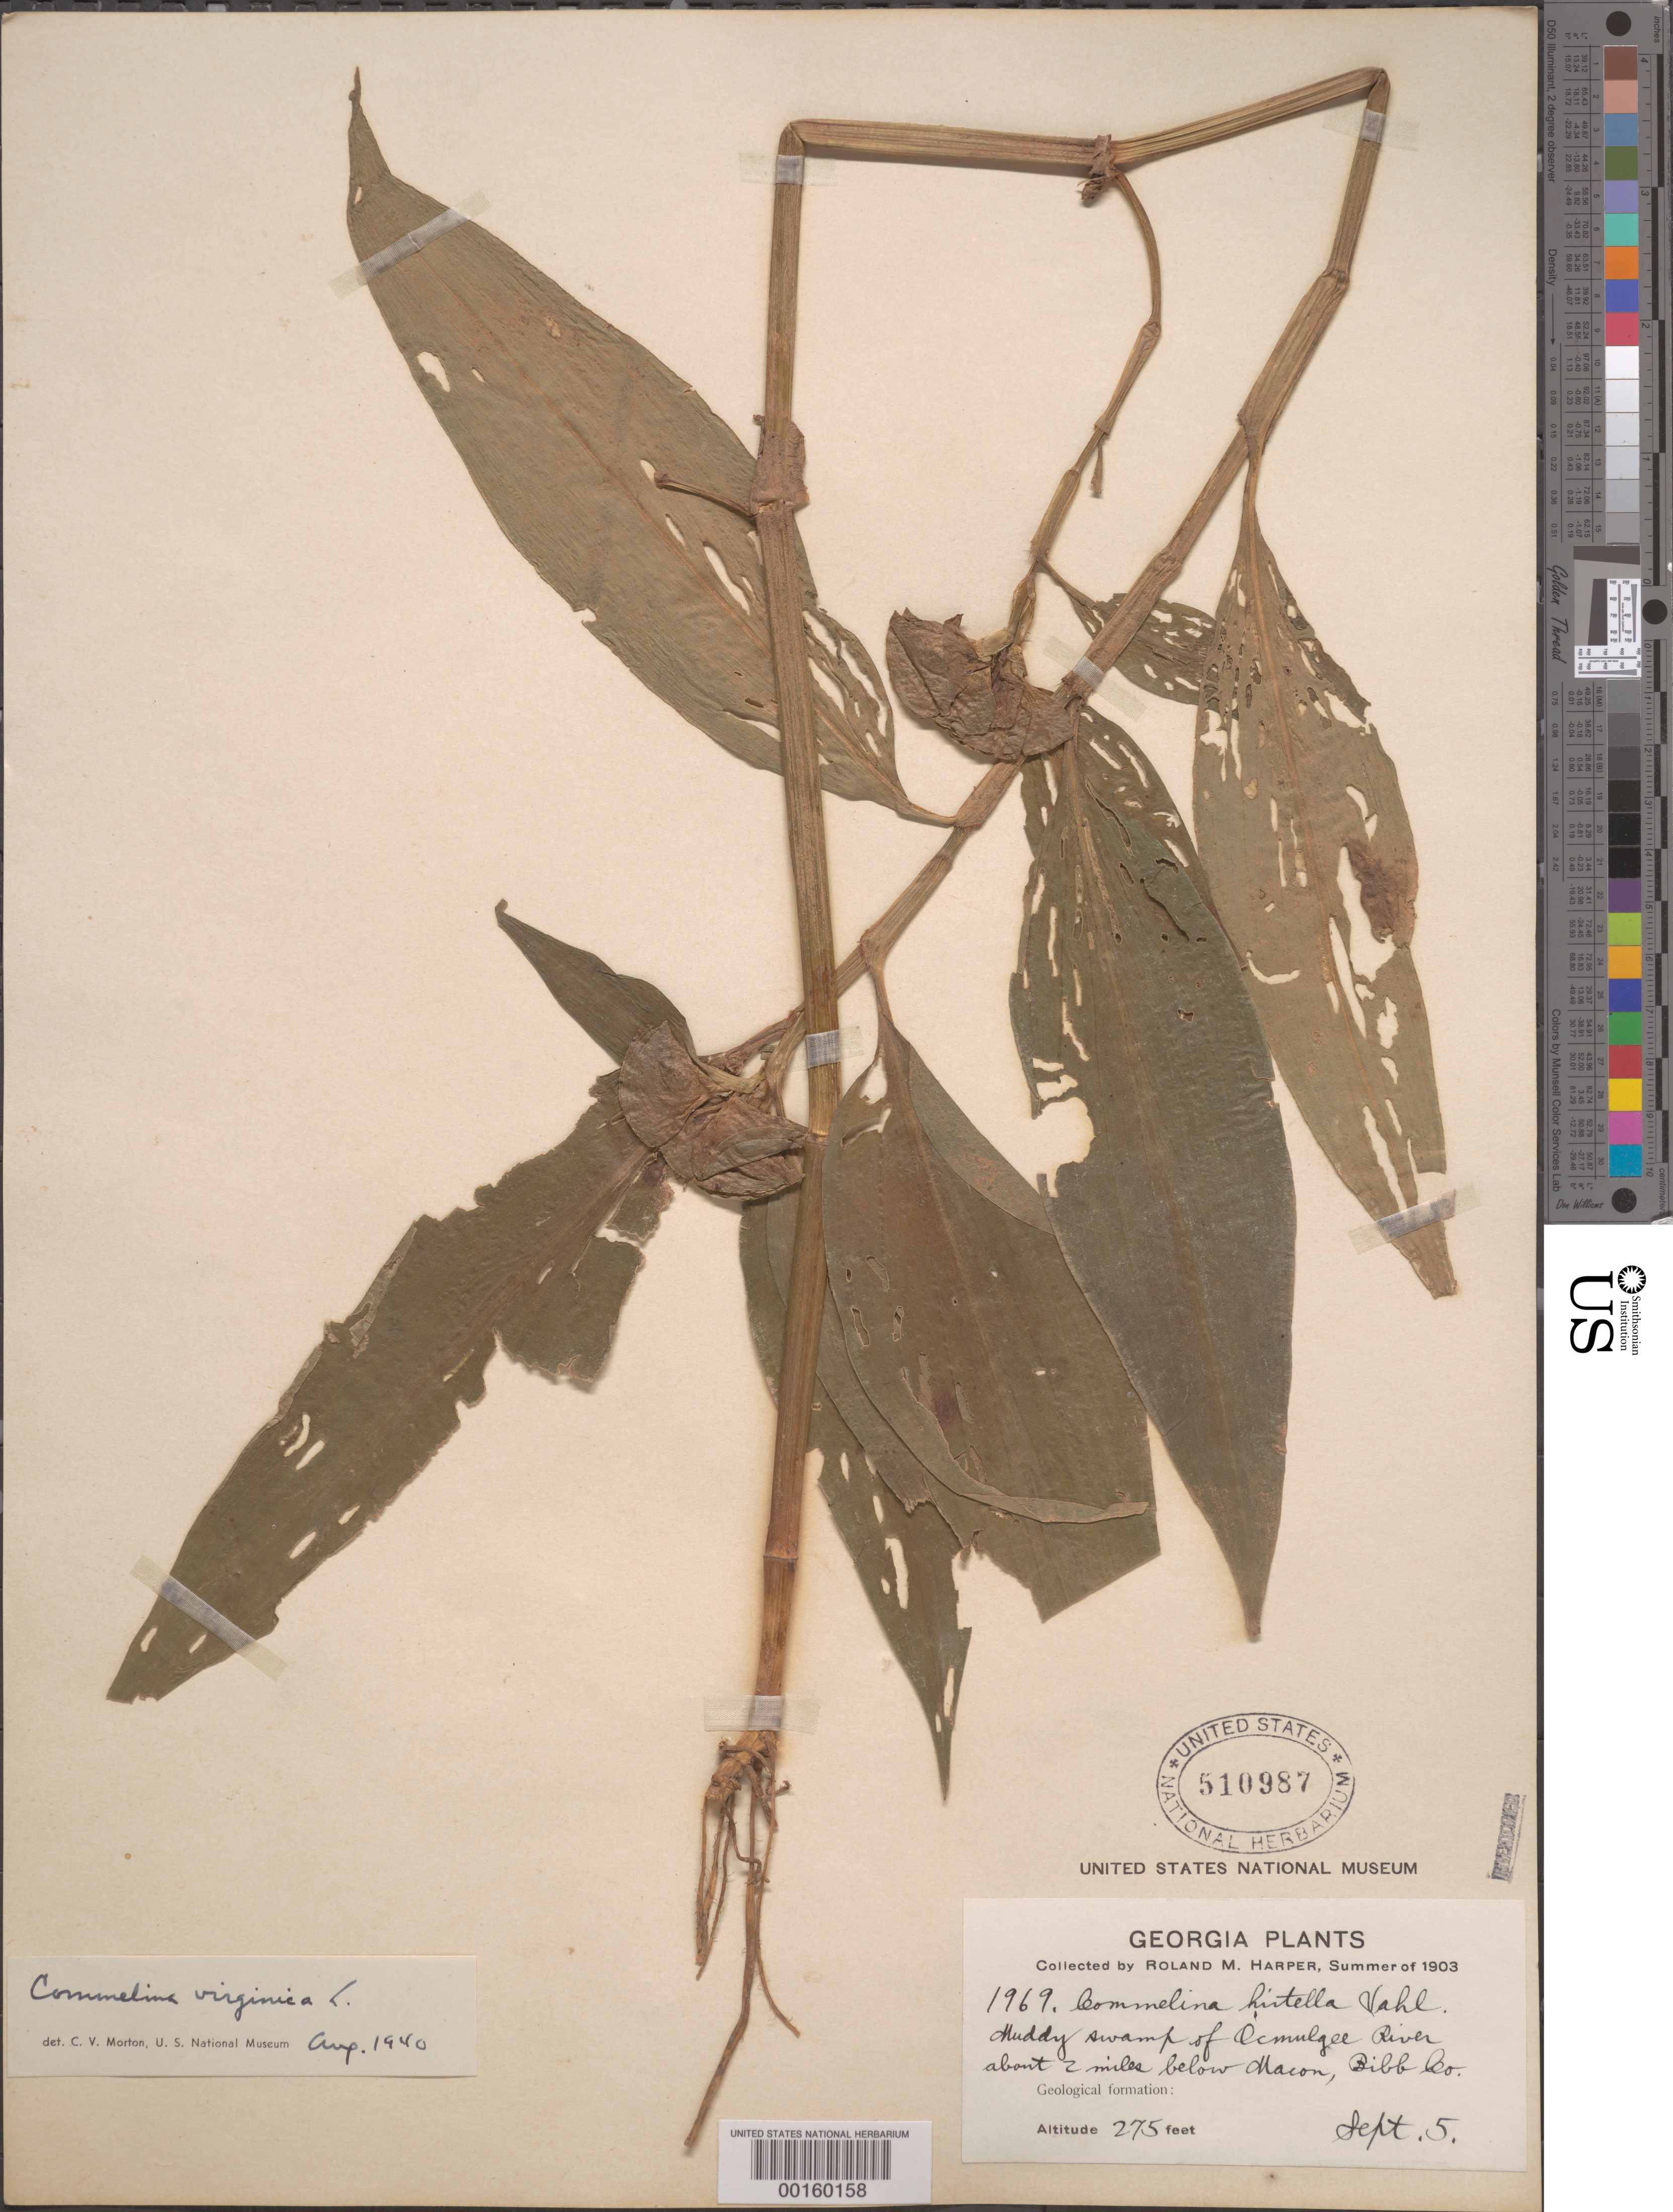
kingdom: Plantae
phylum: Tracheophyta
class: Liliopsida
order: Commelinales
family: Commelinaceae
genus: Commelina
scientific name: Commelina virginica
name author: L.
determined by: Morton, C. V.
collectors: R. Harper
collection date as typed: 05 Sep 1903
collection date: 1903-09-05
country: United States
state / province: Georgia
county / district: Bibb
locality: Macon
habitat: Muddy swamp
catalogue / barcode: US 510987